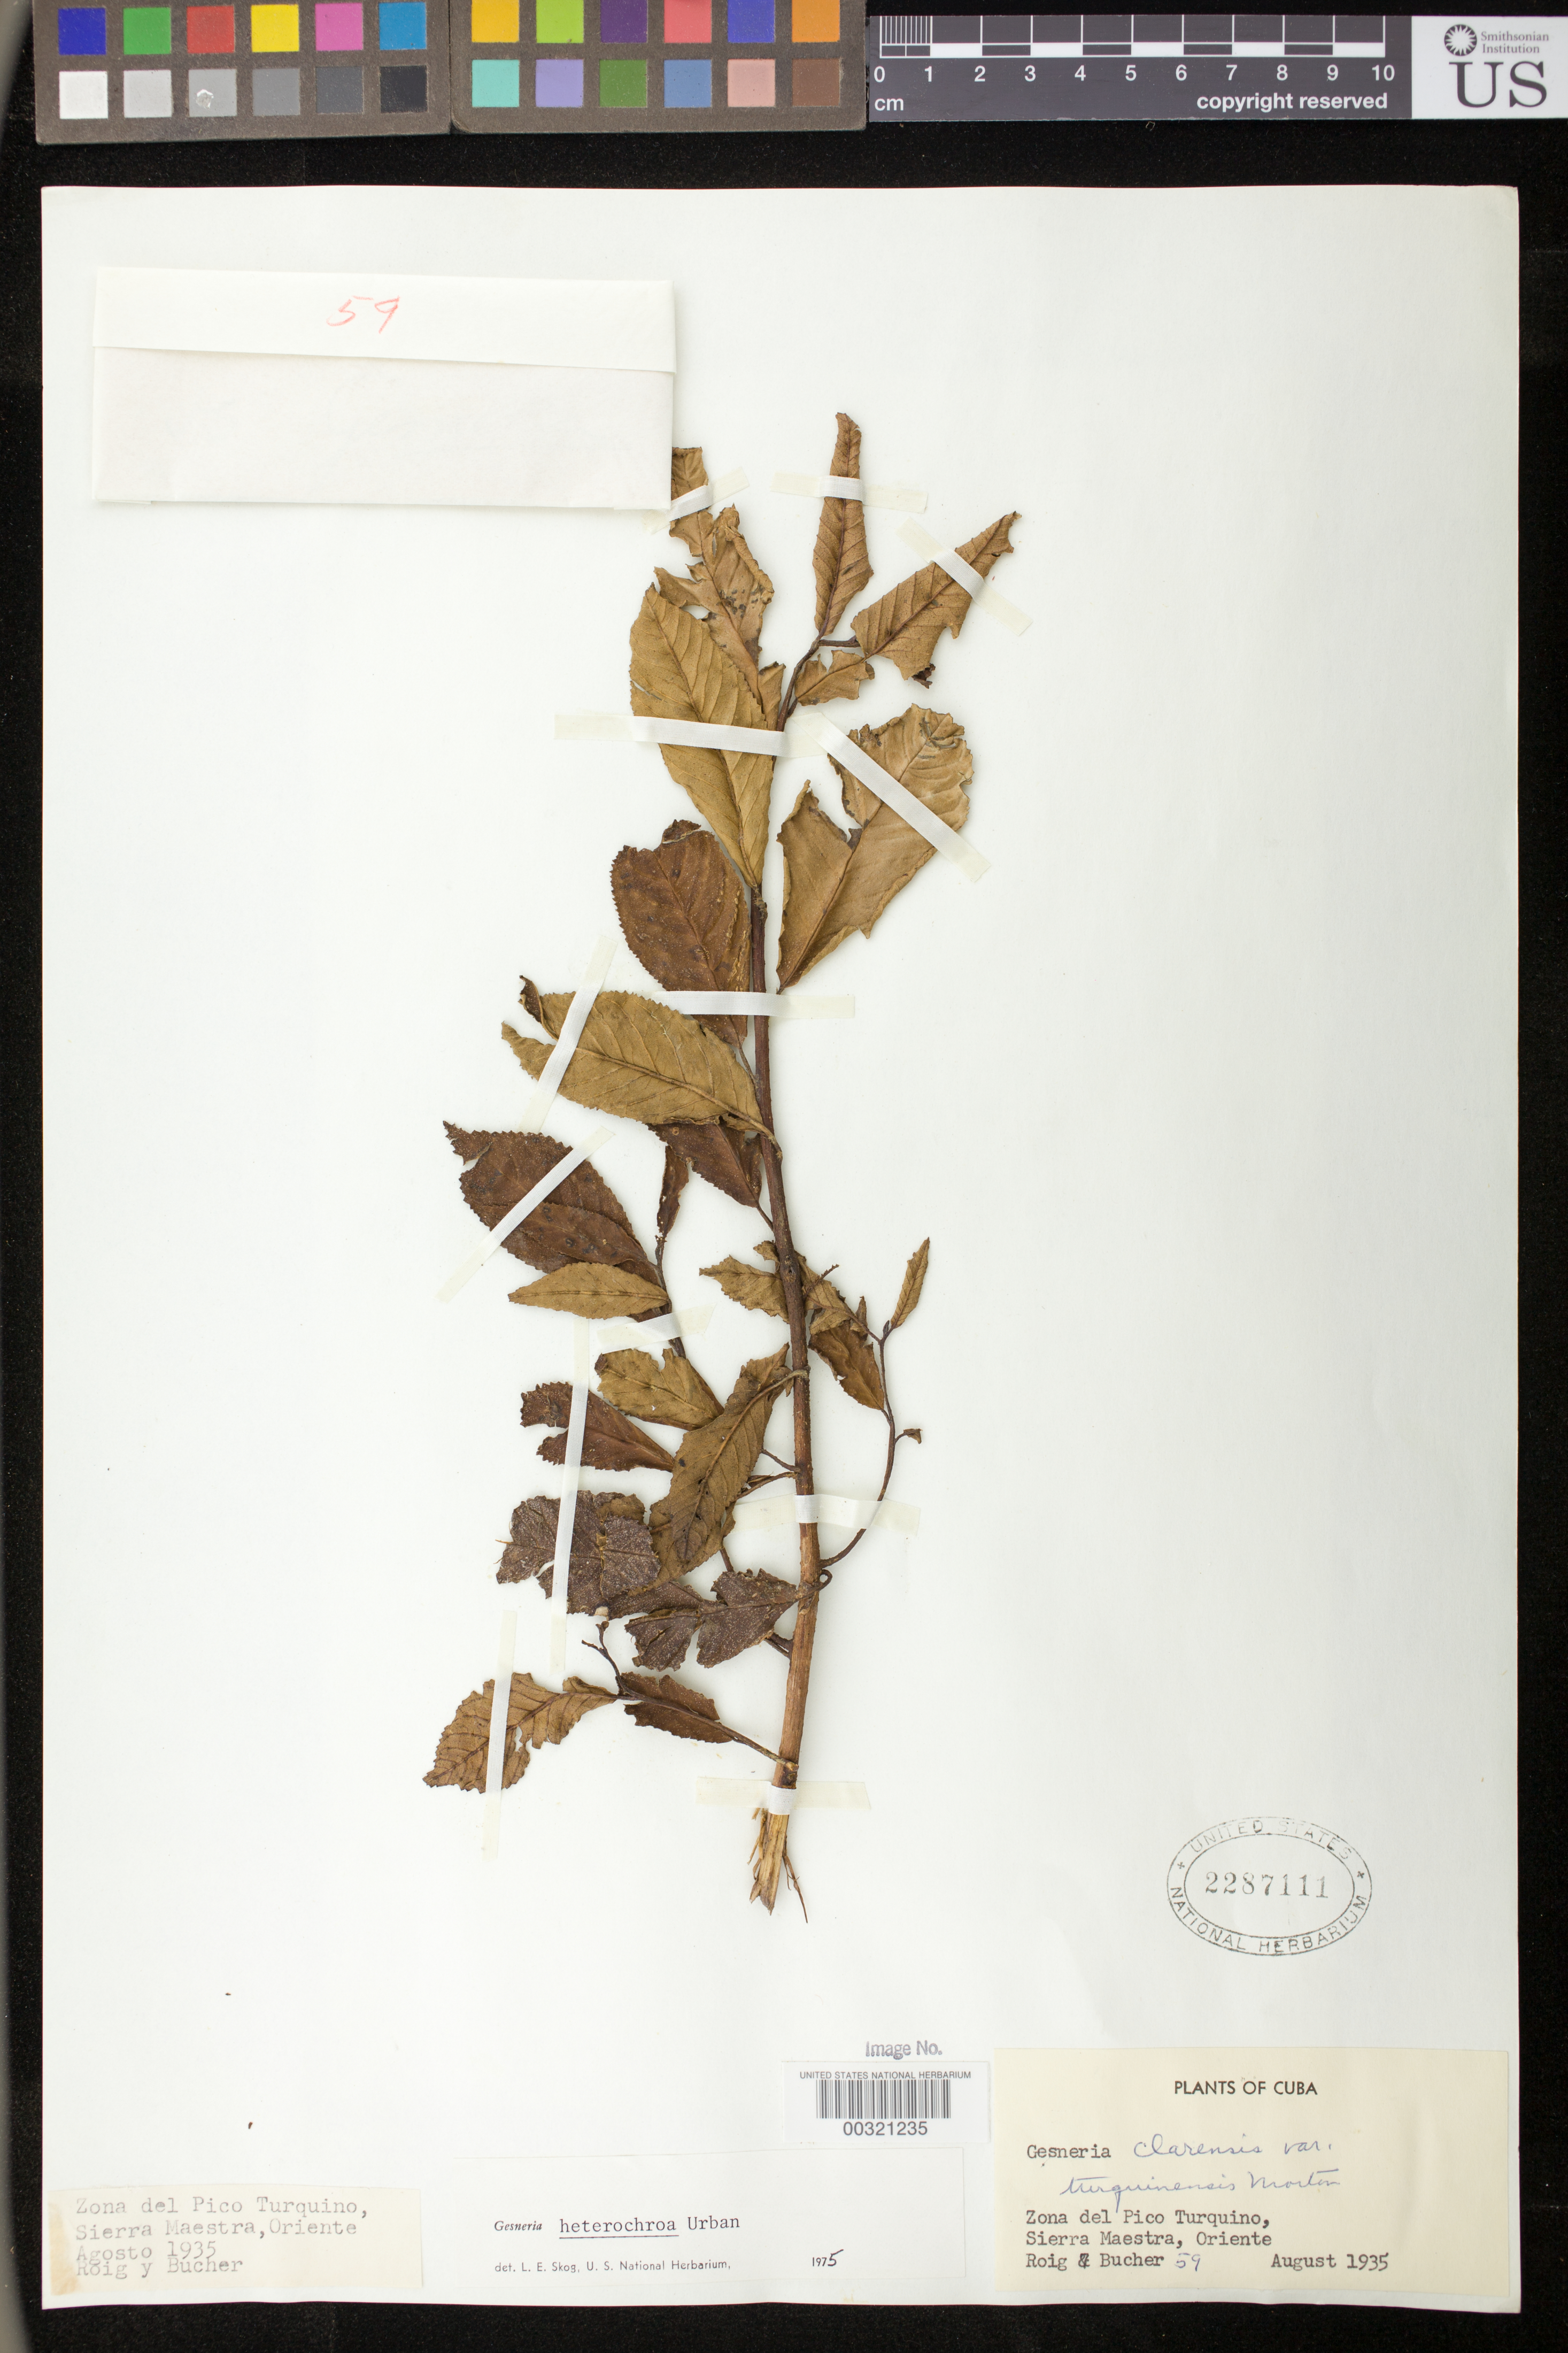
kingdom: Plantae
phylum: Tracheophyta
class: Magnoliopsida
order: Lamiales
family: Gesneriaceae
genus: Gesneria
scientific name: Gesneria heterochroa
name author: Urb.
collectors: J. Roig & G. C. Bucher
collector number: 59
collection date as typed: Aug 1935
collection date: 1935-08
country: Cuba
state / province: Oriente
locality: Zona del Pico Turquino, Sierra Maestra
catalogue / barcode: US 2287111